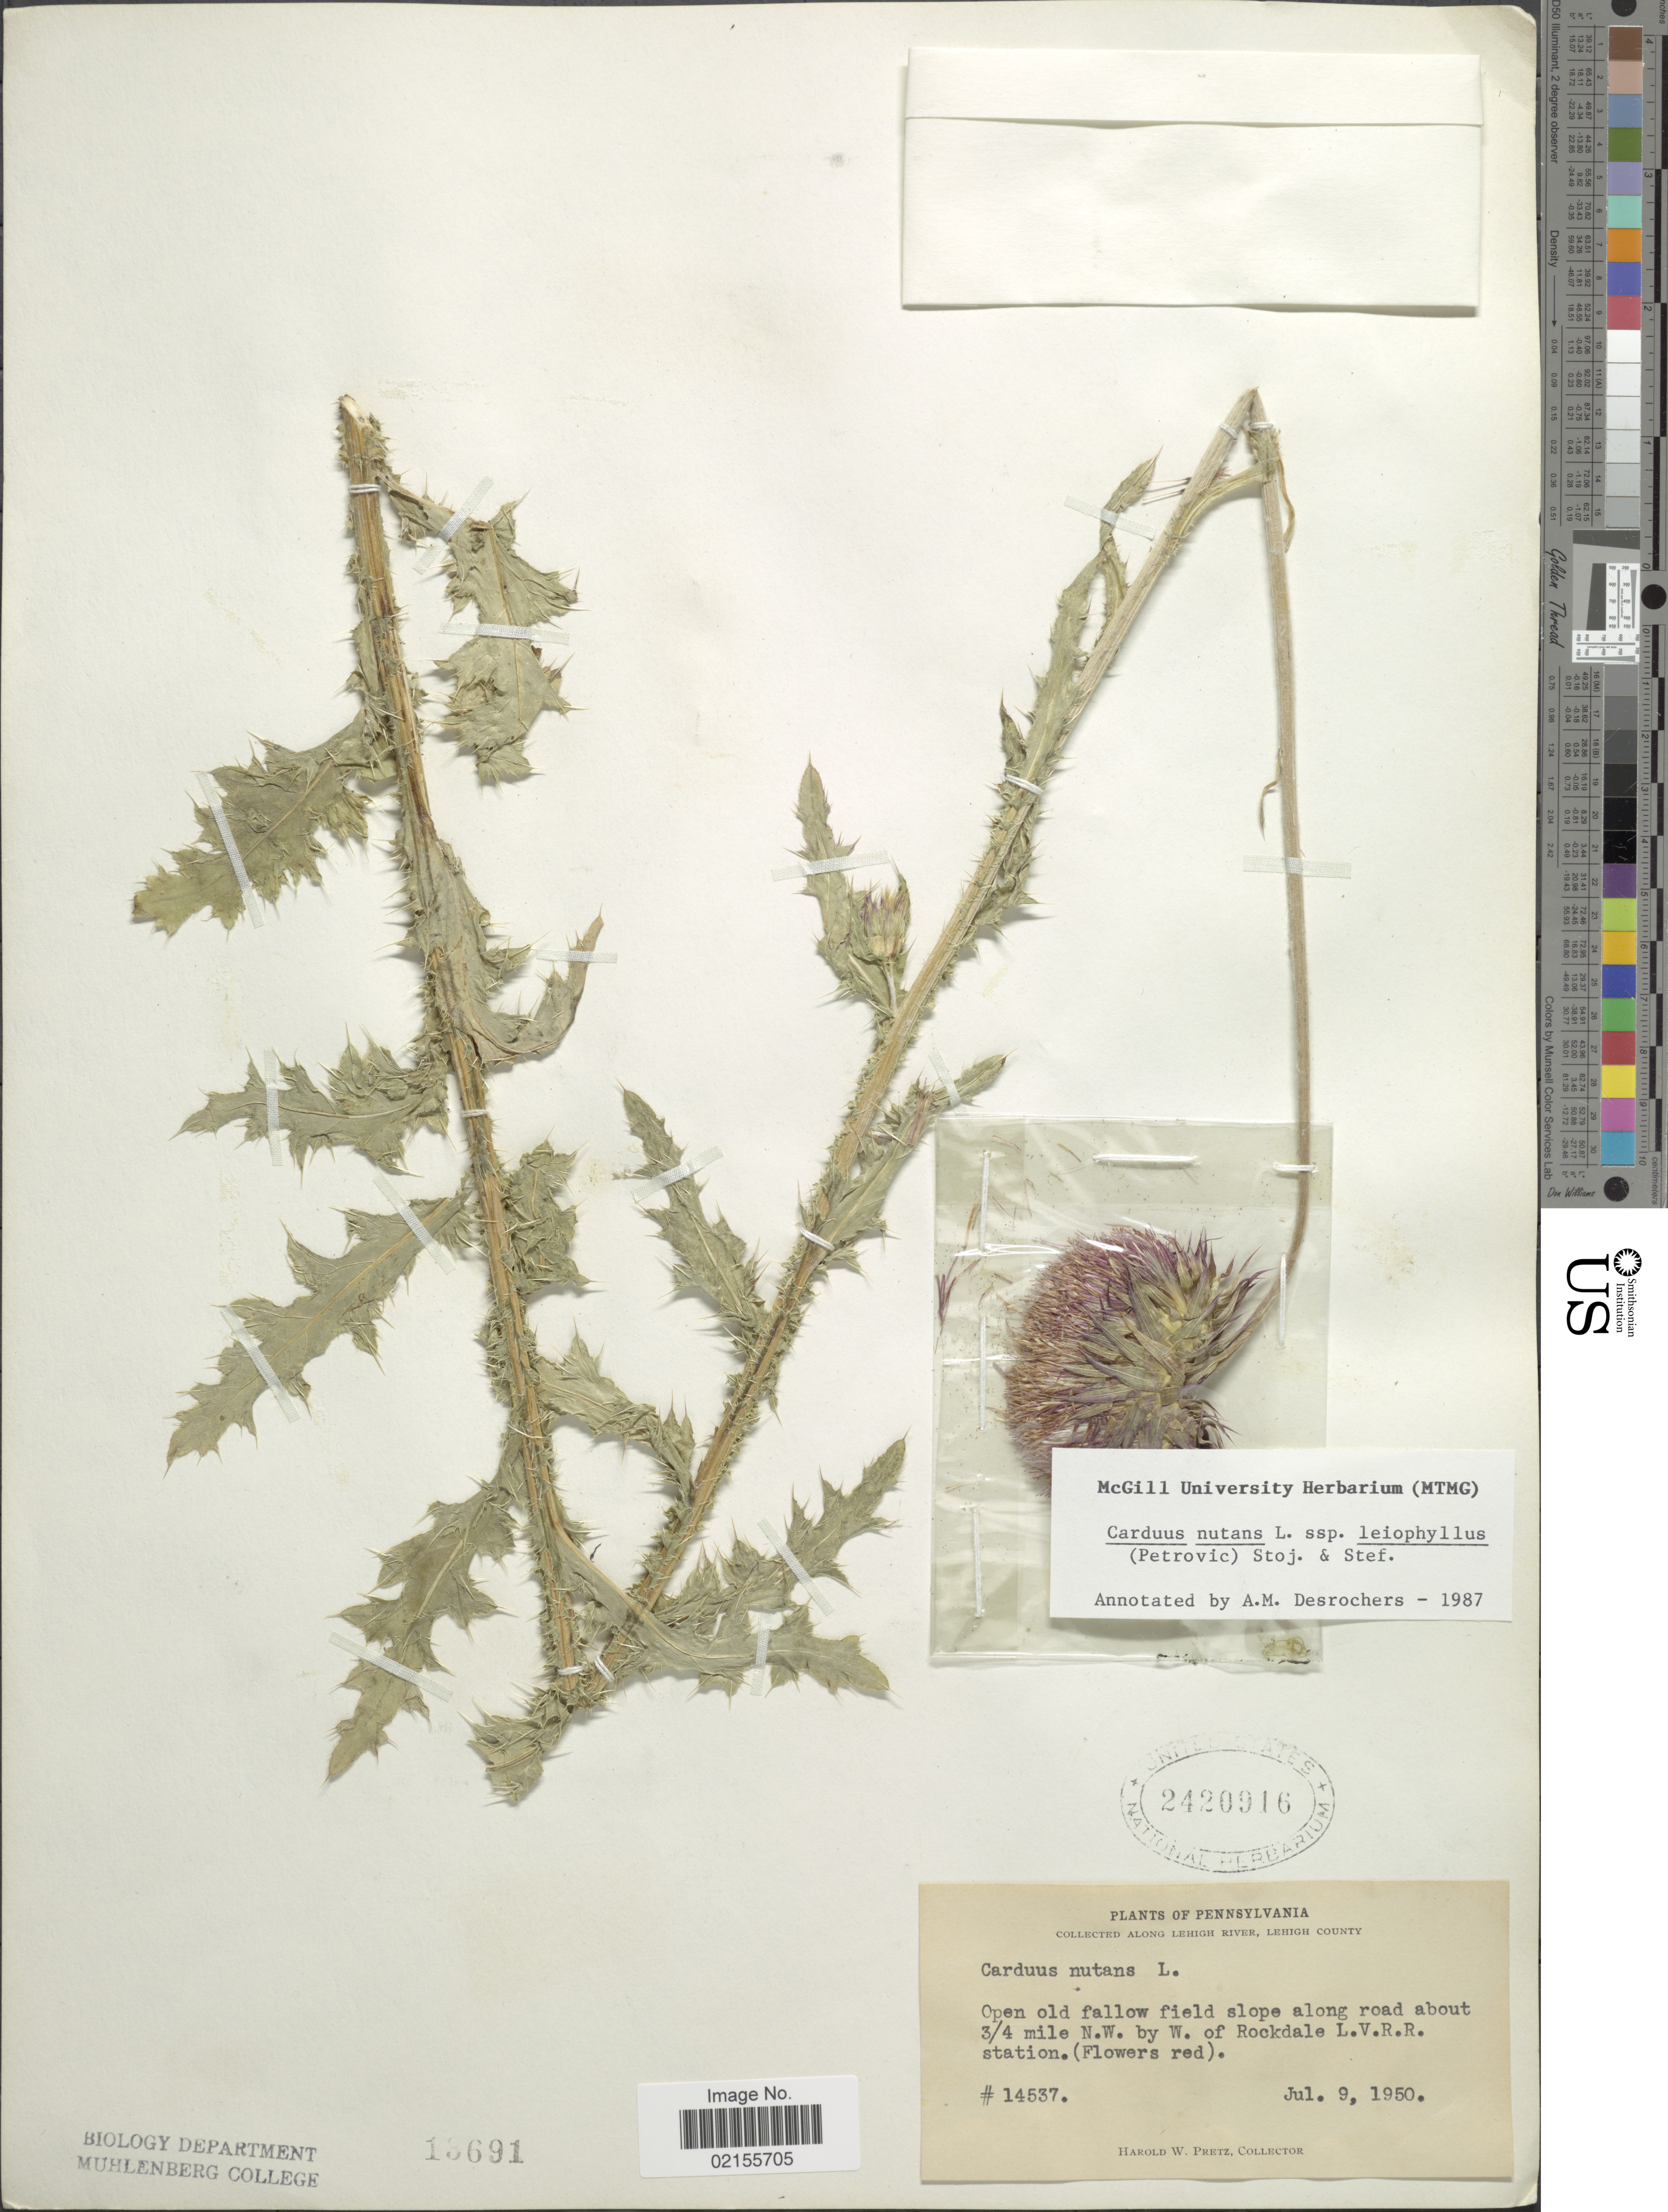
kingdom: Plantae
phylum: Tracheophyta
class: Magnoliopsida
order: Asterales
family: Asteraceae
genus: Carduus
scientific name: Carduus nutans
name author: L.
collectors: H. W. Pretz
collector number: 14537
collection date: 1950-07-09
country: United States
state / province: Pennsylvania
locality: Open olf fallow field slope along road about 3/4 mile N.W. by W of Rockdale L.V.R.R. station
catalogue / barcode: US 2420916